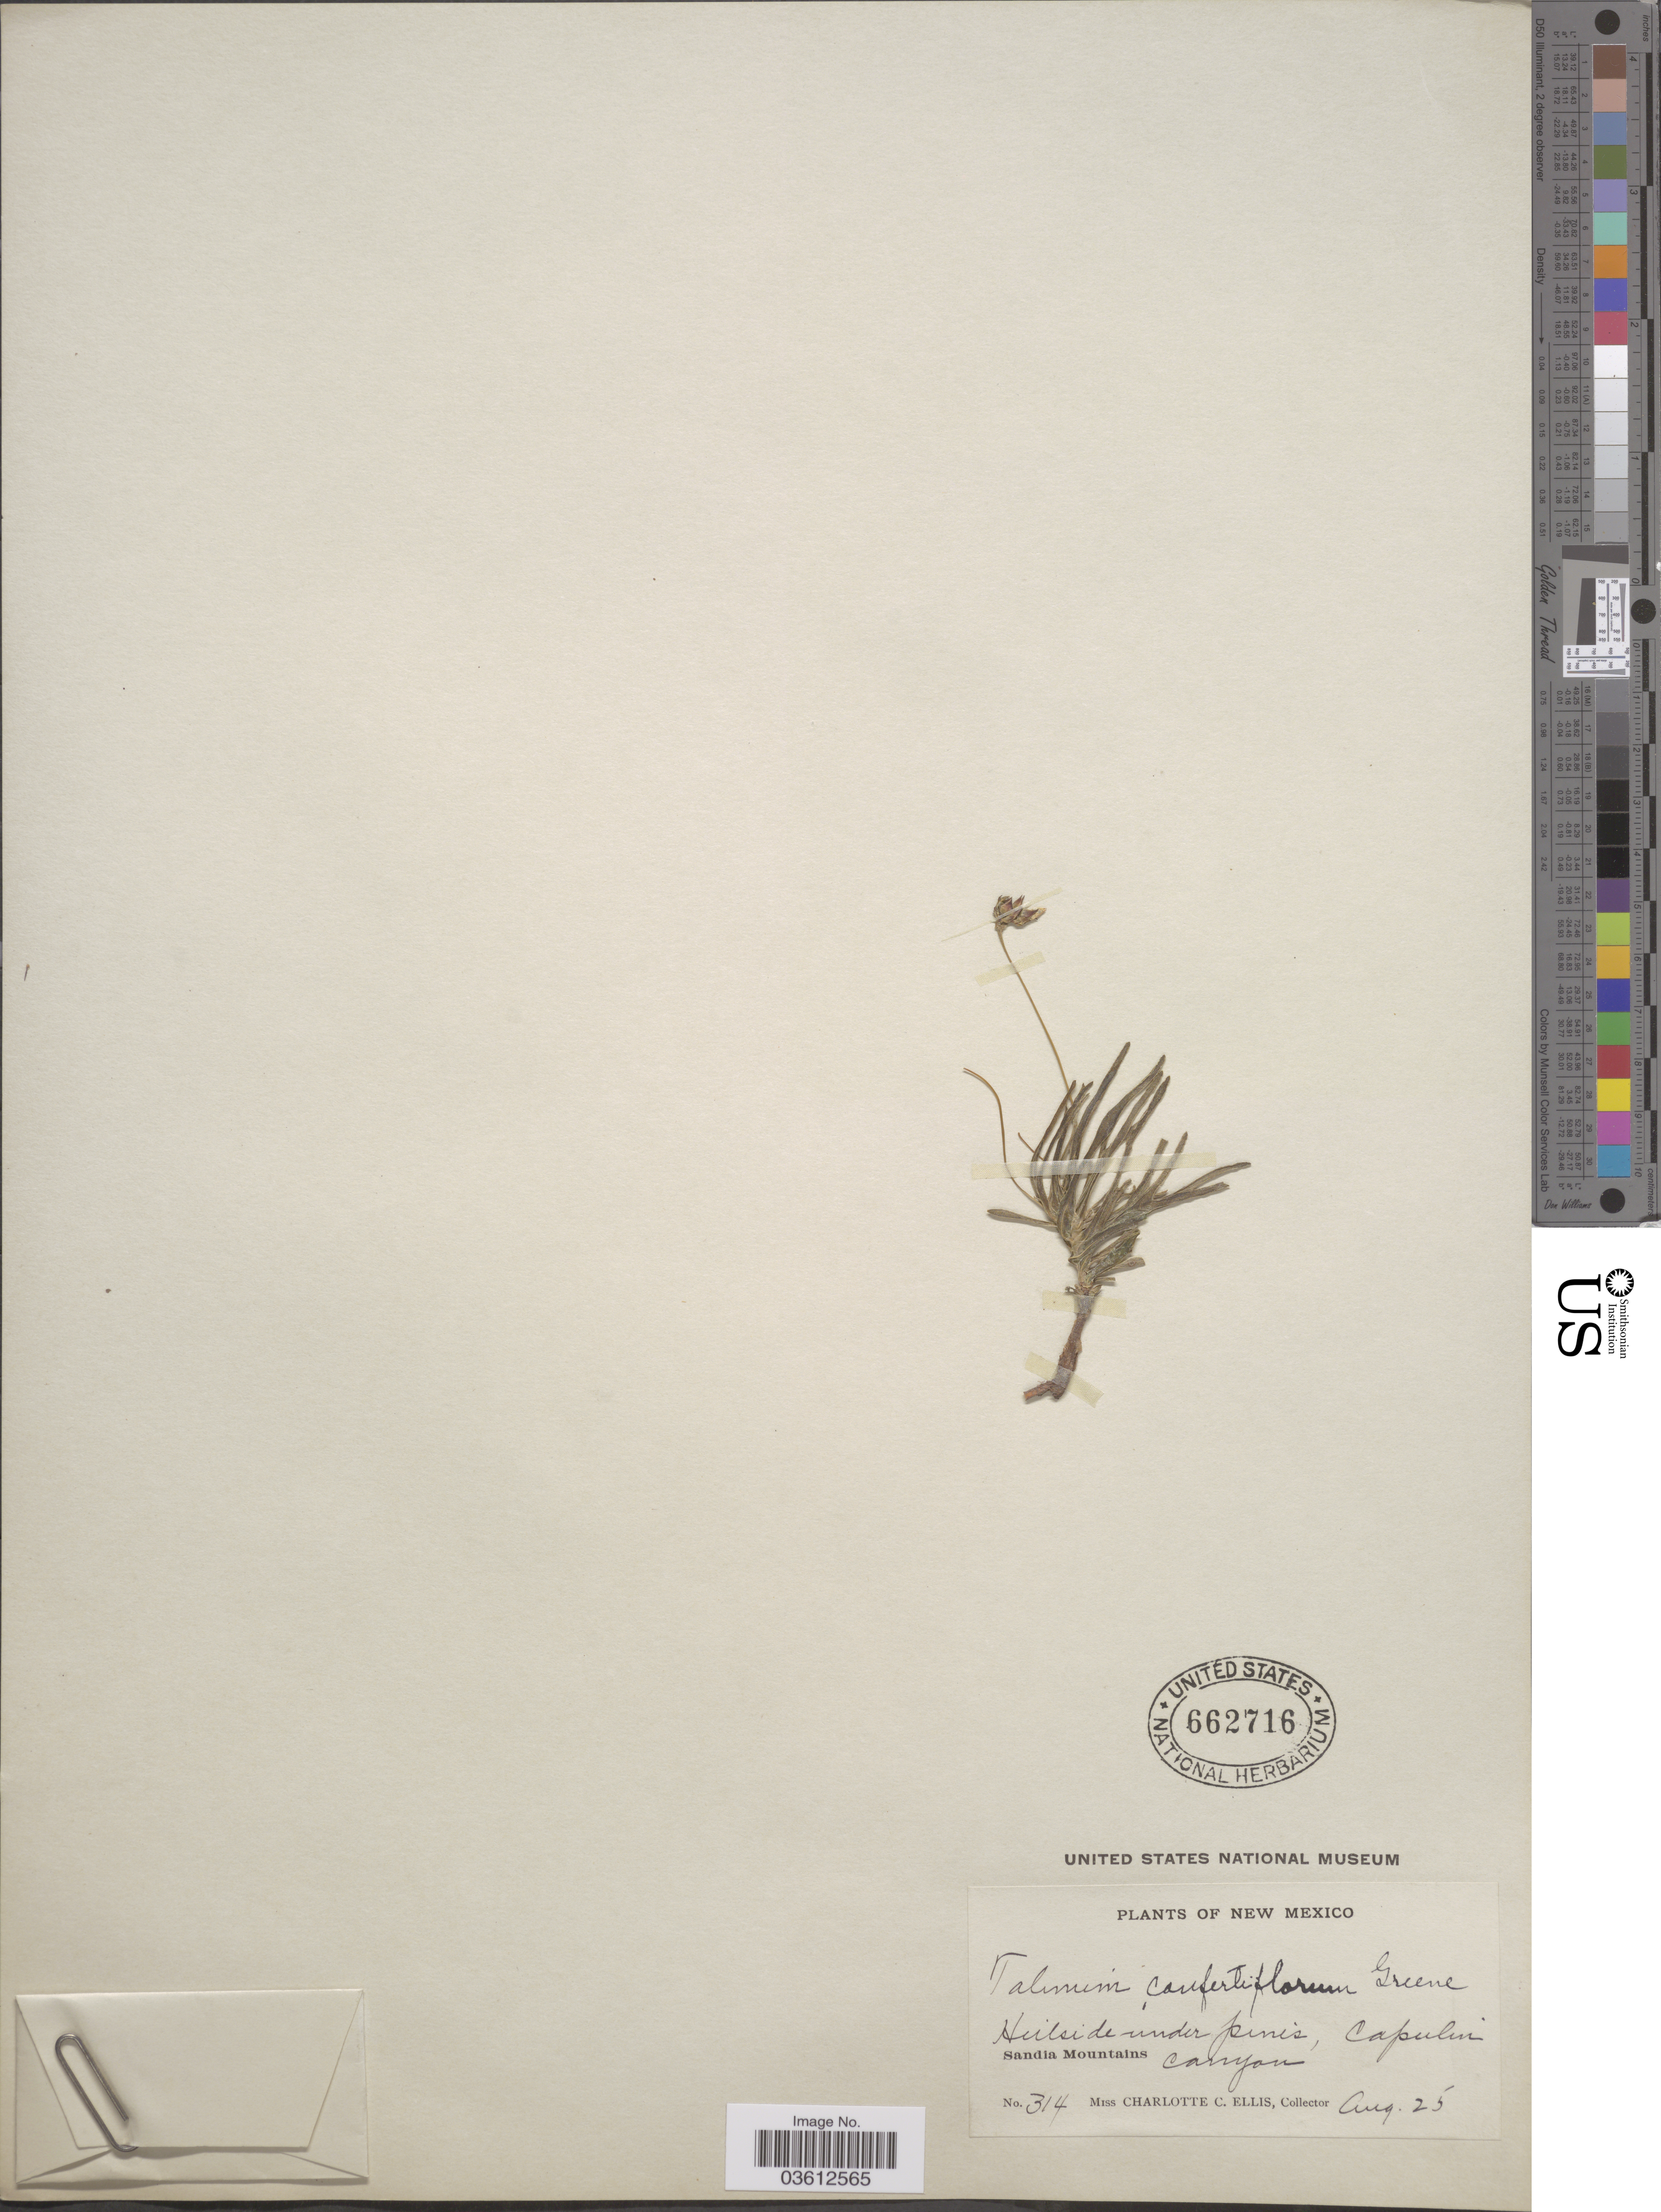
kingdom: Plantae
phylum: Tracheophyta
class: Magnoliopsida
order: Caryophyllales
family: Talinaceae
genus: Talinum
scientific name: Talinum confertiflorum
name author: Greene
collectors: C. C. Ellis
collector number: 314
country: United States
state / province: New Mexico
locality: Capulin. Sandia Mountains Canyon.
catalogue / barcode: US 662716